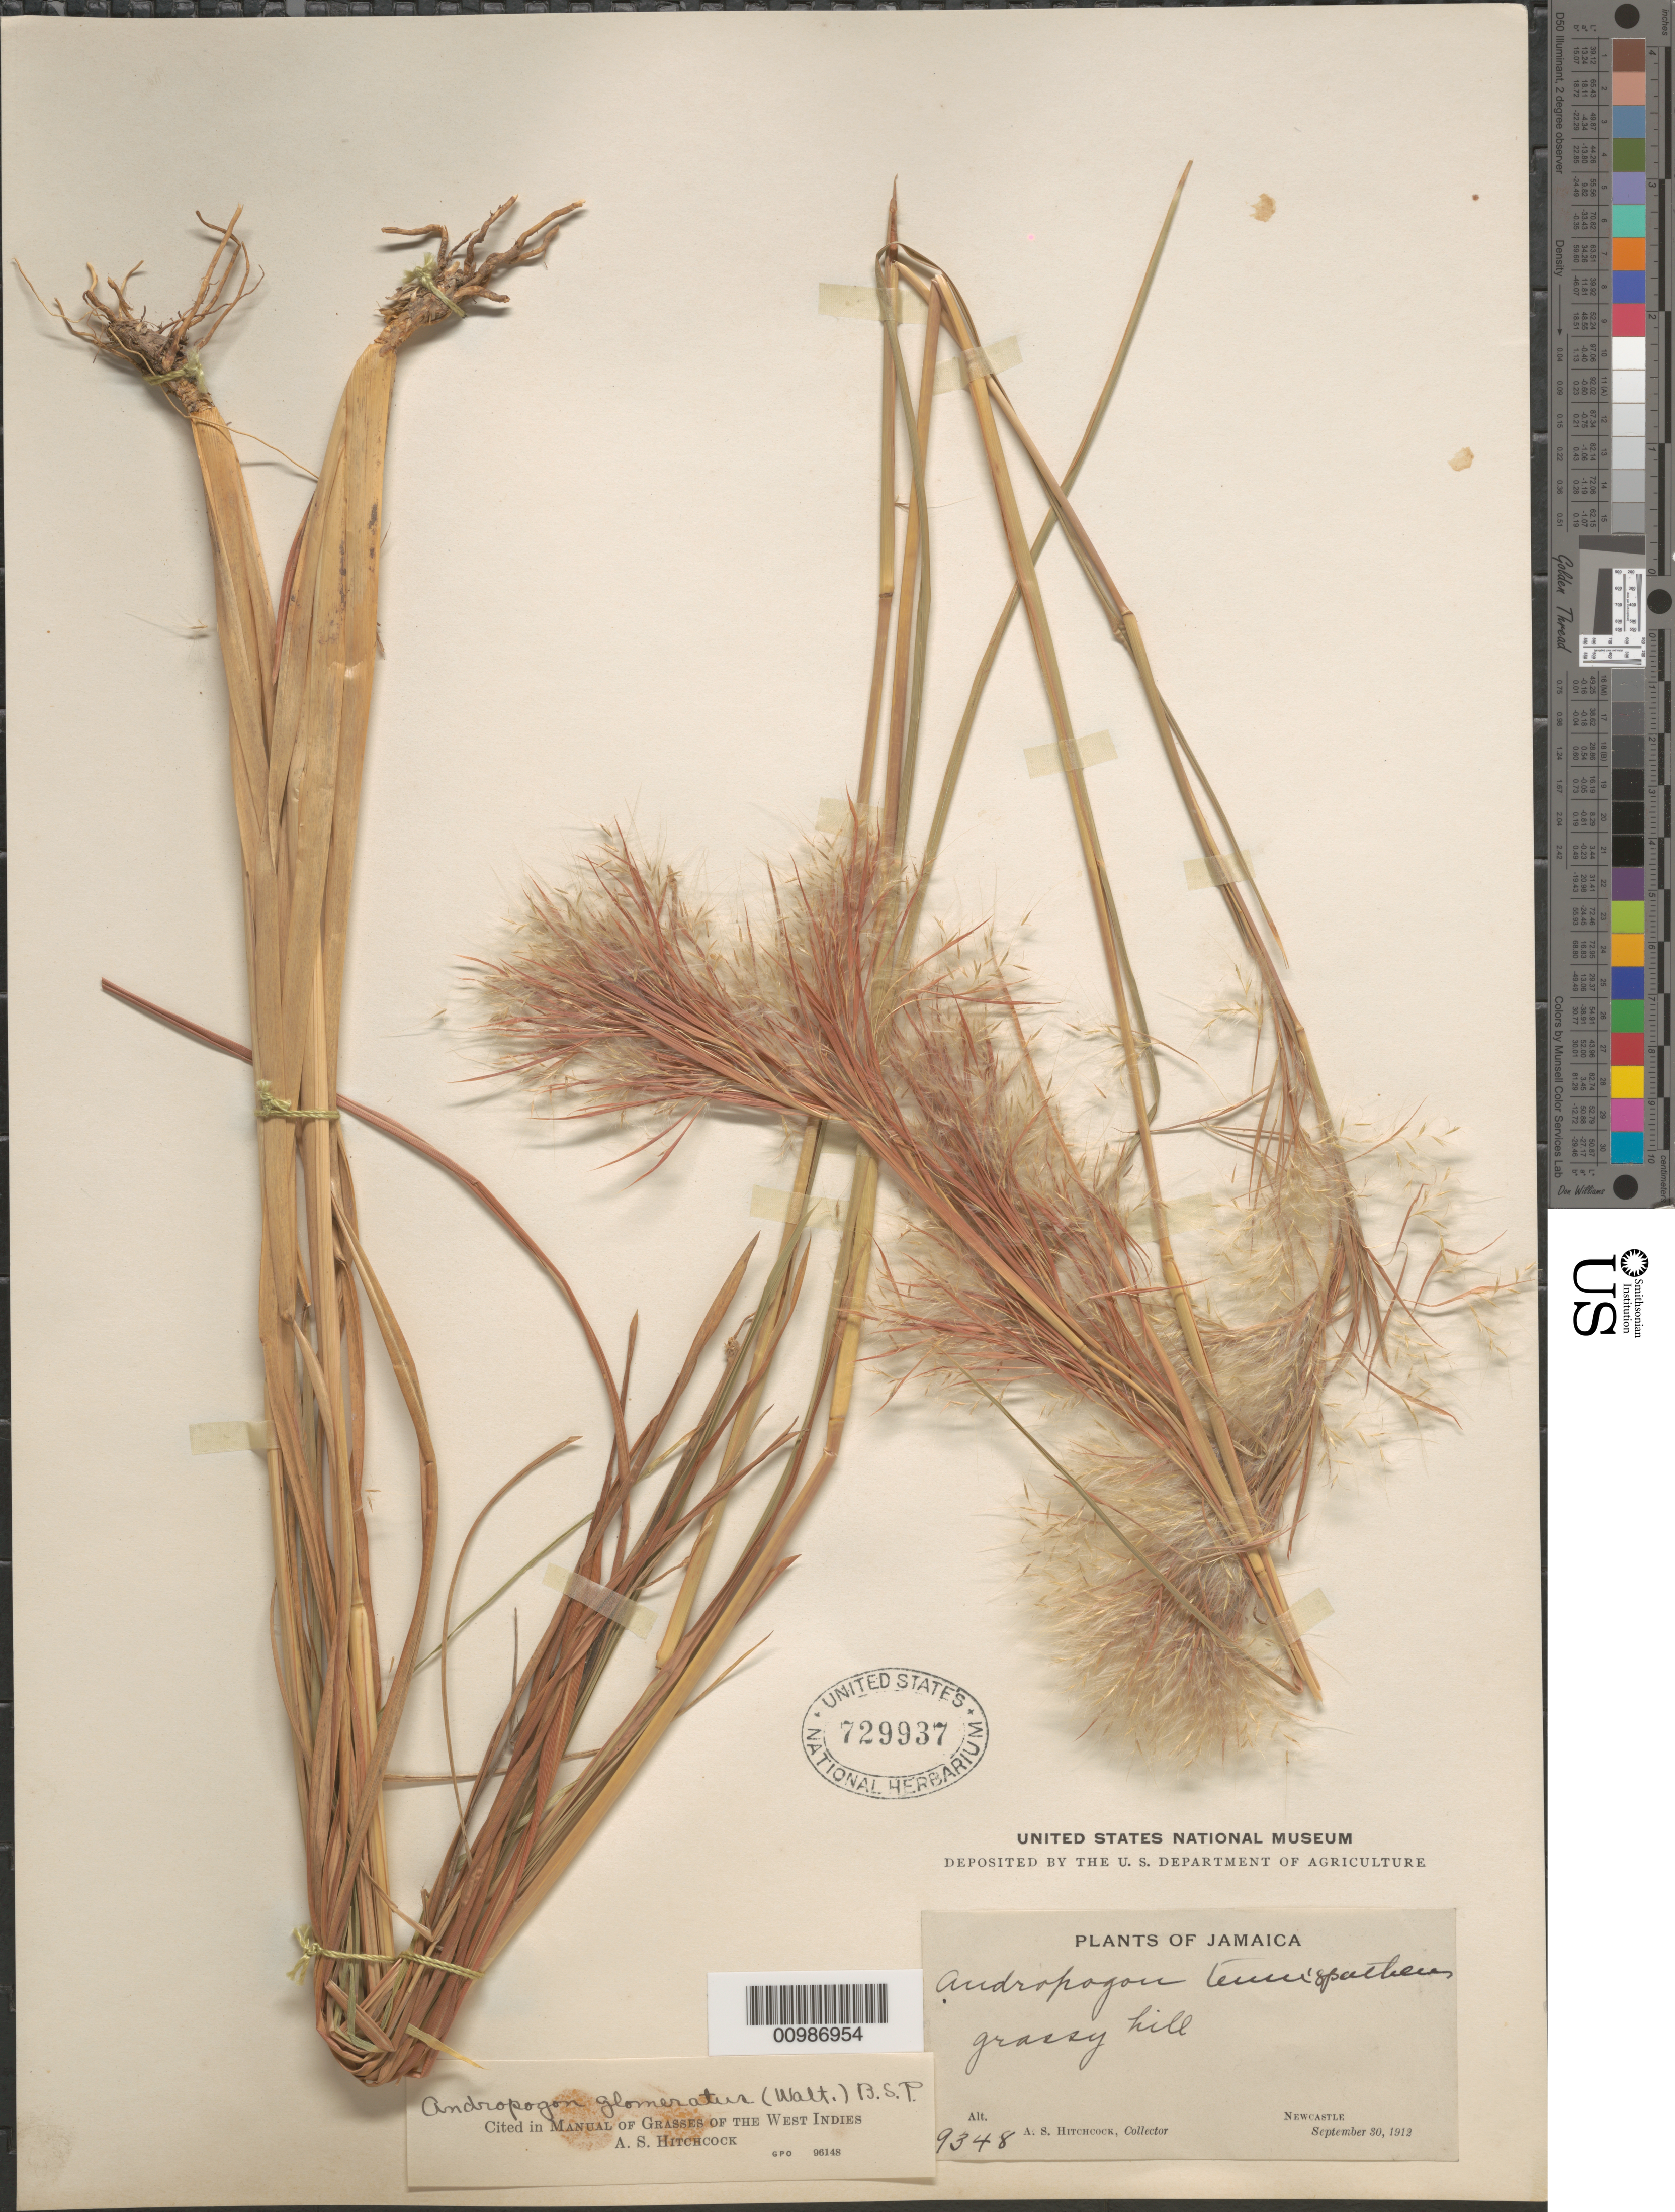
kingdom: Plantae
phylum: Tracheophyta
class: Liliopsida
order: Poales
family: Poaceae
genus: Andropogon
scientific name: Andropogon glomeratus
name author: (Walter) Britton, Stearns & Poggenb.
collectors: A. S. Hitchcock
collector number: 9348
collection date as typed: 30 Sep 1912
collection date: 1912-09-30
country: Jamaica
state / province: Saint Andrew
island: Jamaica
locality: Newcastle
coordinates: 0 N, 0 E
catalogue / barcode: US 729937